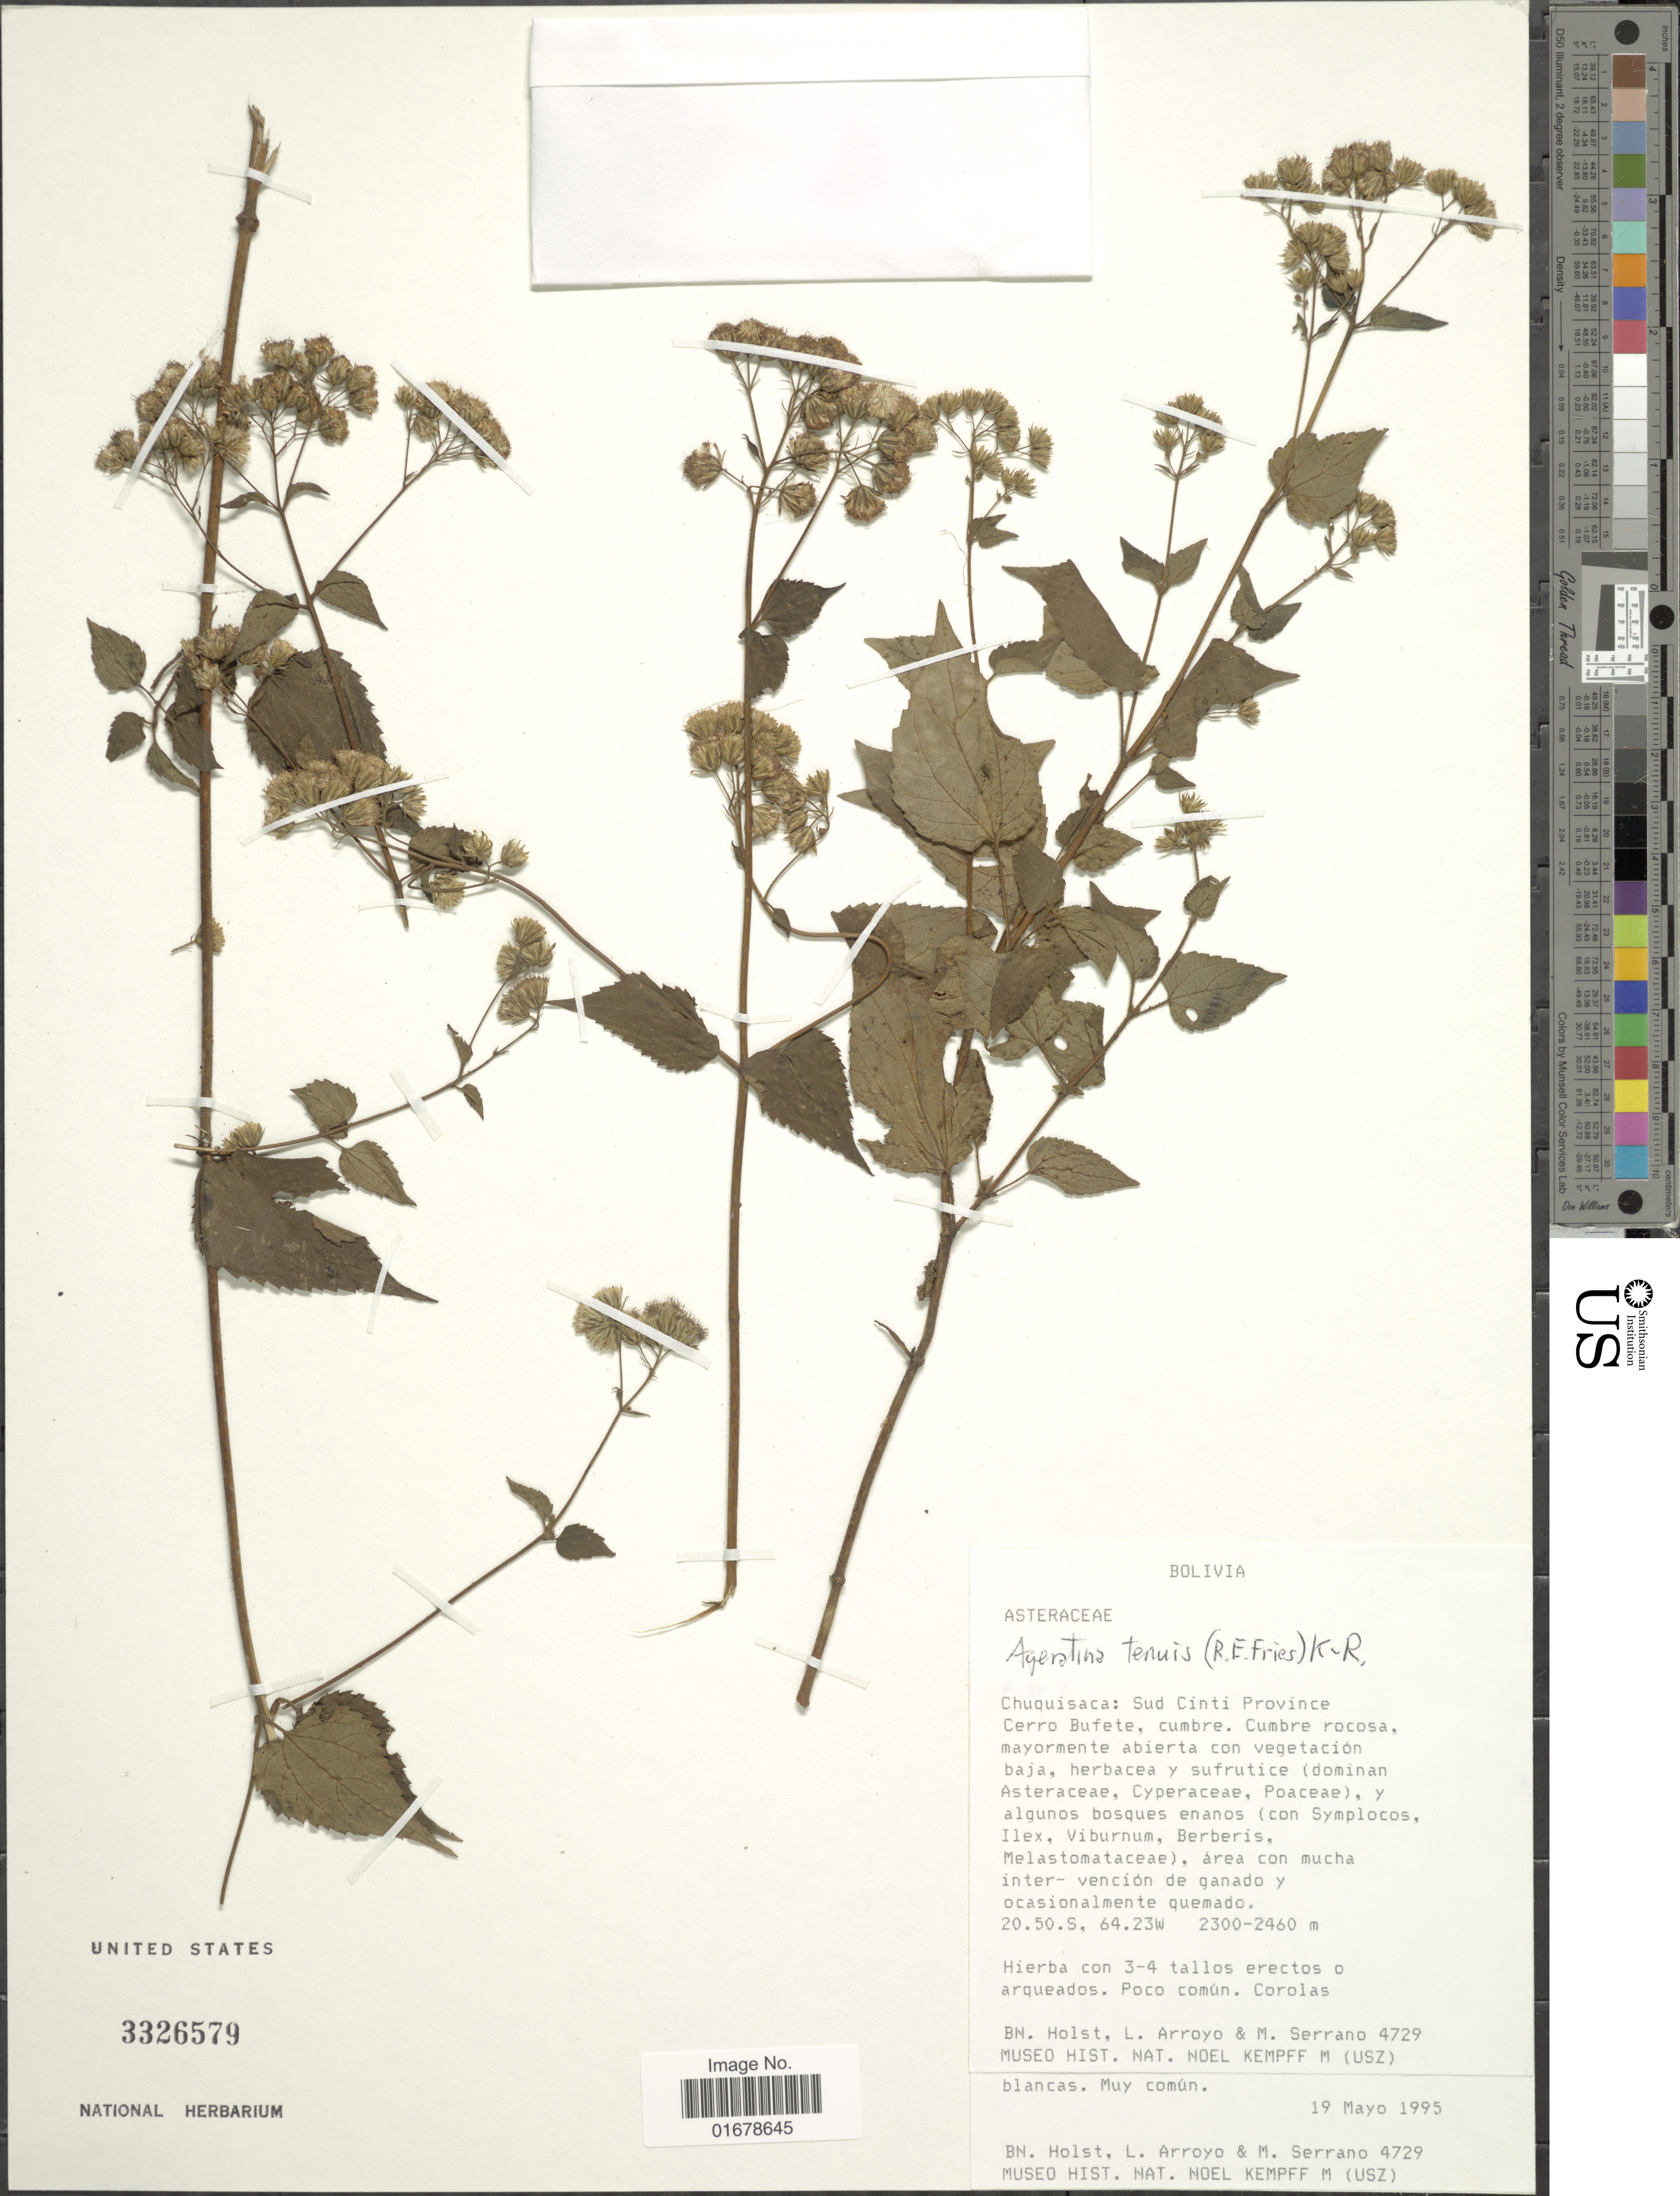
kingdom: Plantae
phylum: Tracheophyta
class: Magnoliopsida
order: Asterales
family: Asteraceae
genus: Ageratina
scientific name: Ageratina tenuis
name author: (R.E. Fr.) R.M. King & H. Rob.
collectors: B. Holst, L. Arroyo & M. Serrano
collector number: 4729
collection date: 1995-05-19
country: Bolivia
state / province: Chuquisaca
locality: Chuquisaca: Sud Cinti Province, Cerro Bufete, cumbre, Cumbre rocosa, mayormento abierta con vegetacion baja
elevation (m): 2300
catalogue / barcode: US 3326579